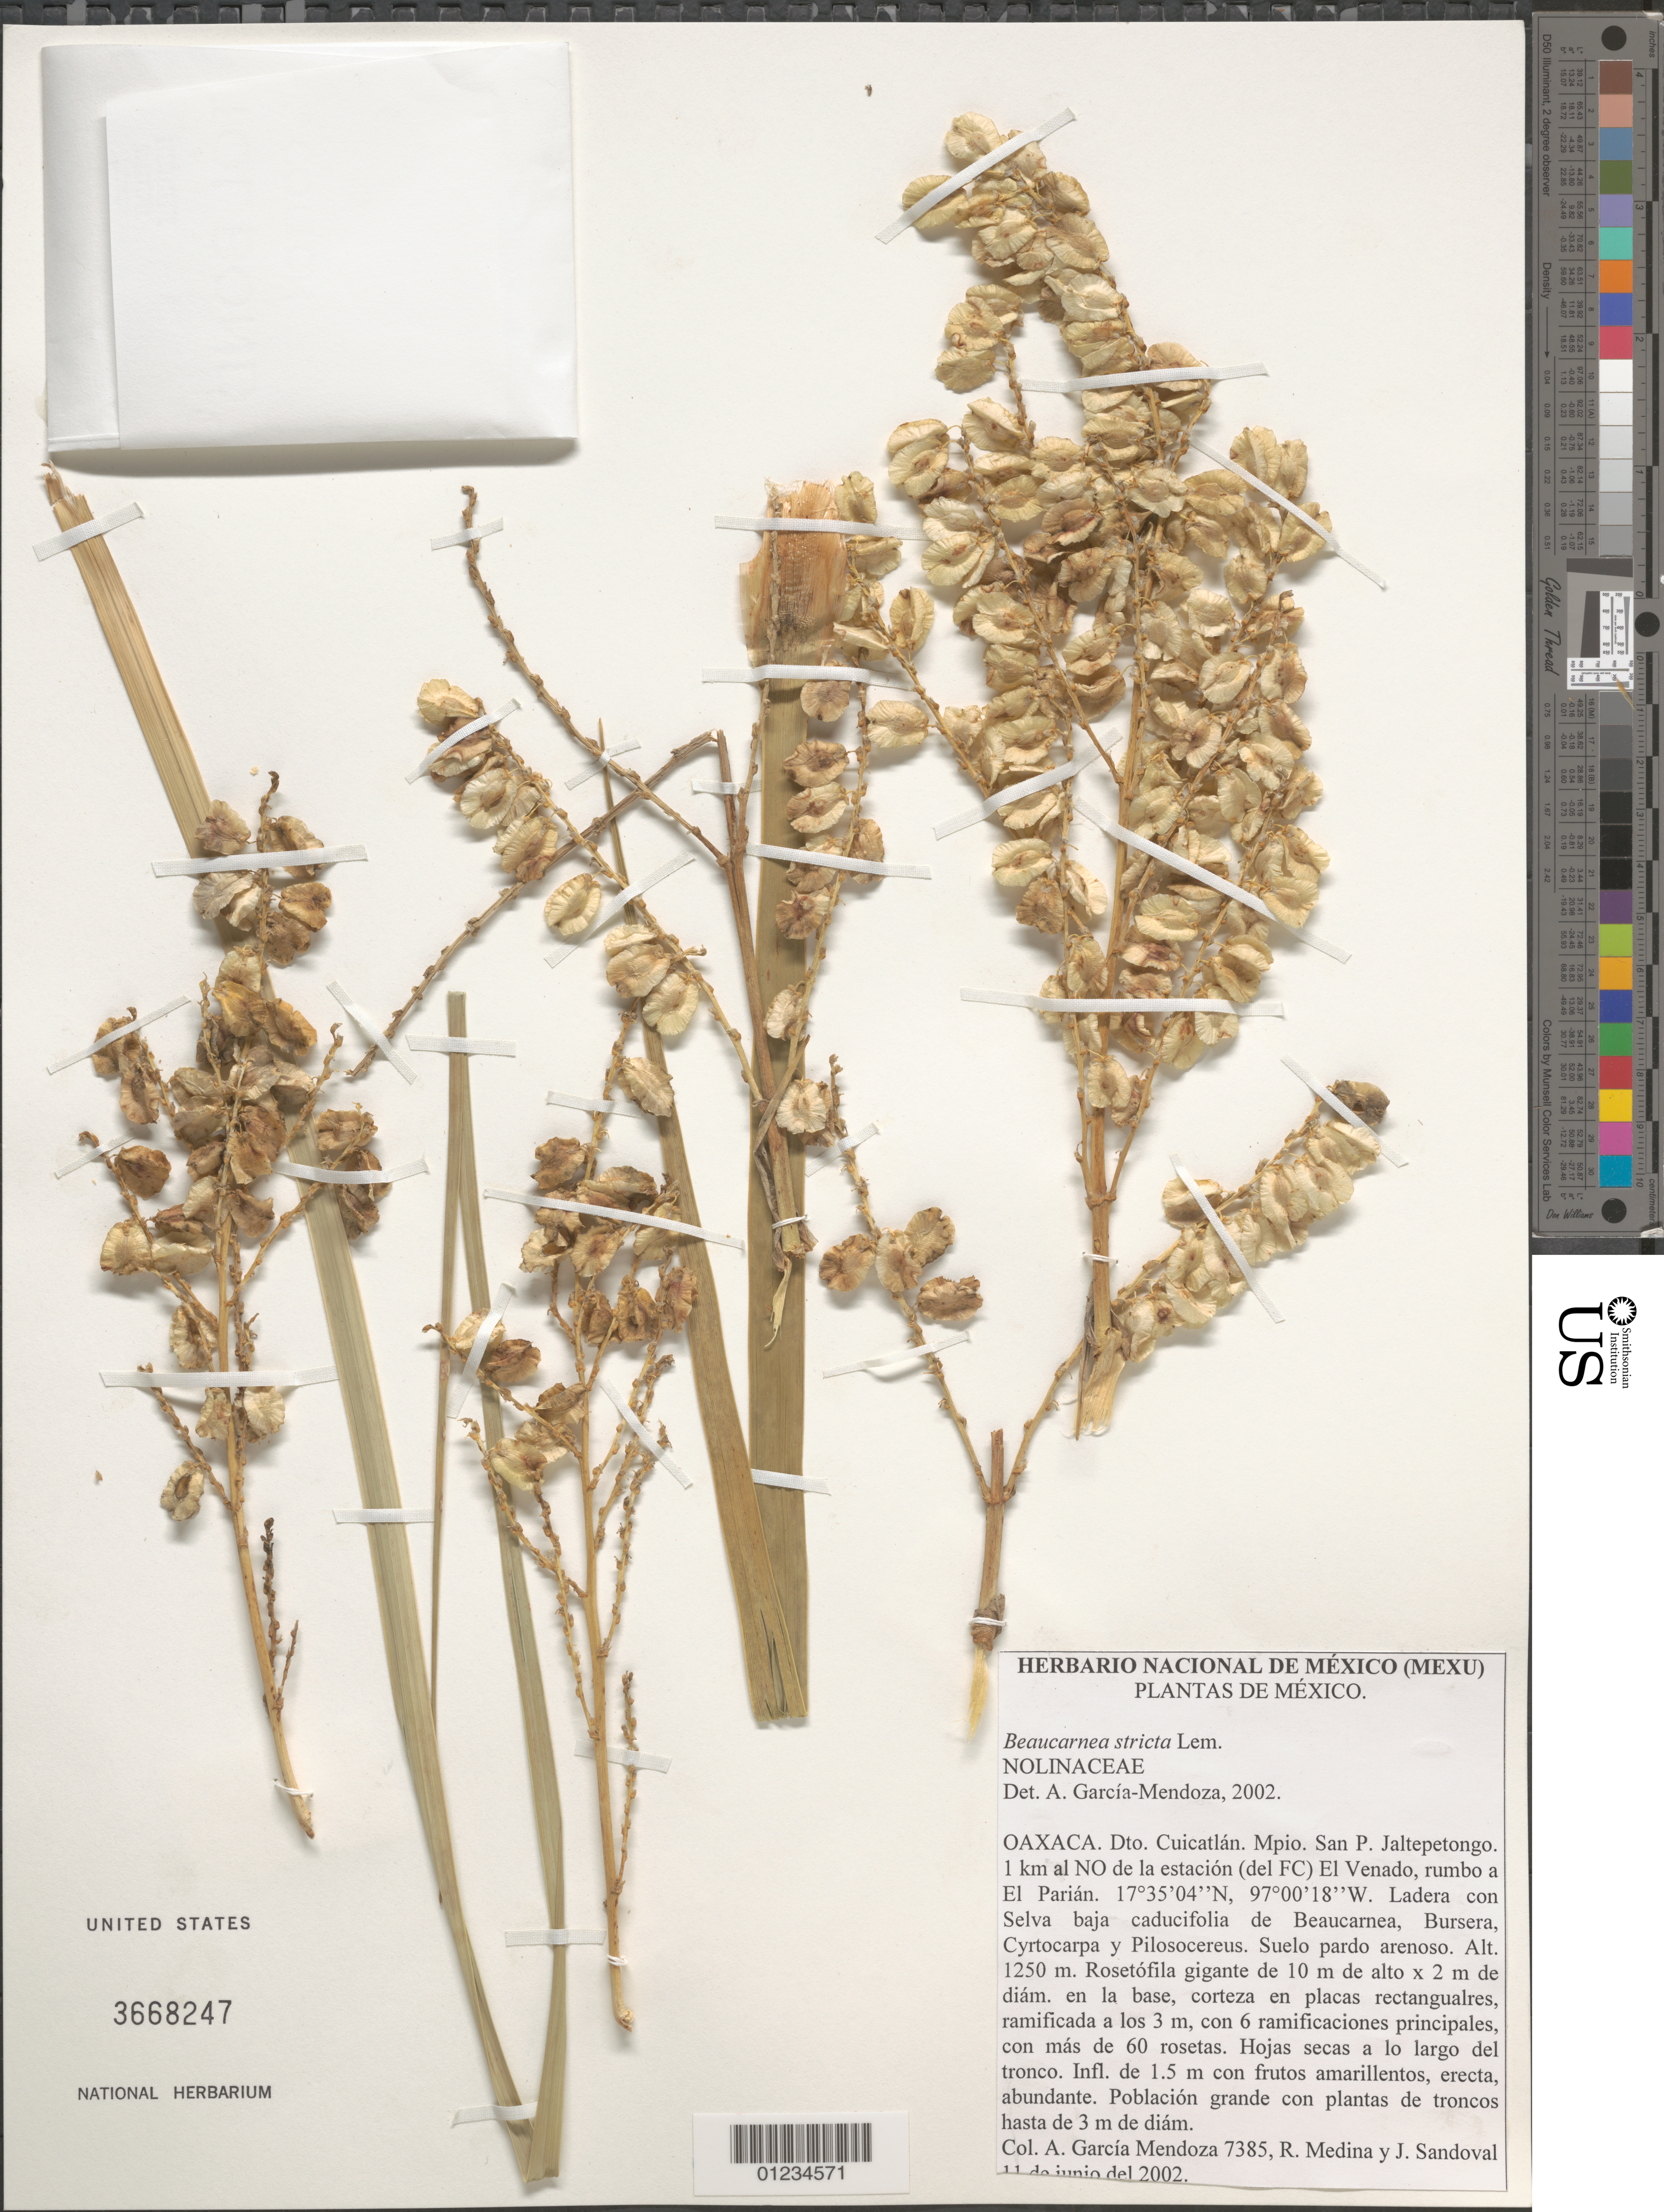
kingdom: Plantae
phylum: Tracheophyta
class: Liliopsida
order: Asparagales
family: Asparagaceae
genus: Beaucarnea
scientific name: Beaucarnea stricta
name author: Lem.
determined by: García-Mendoza, A.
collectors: A. García-Mendoza, R. Medina & J. Sandoval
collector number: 7385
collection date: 2002-06-11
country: Mexico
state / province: Oaxaca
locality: Dto. Cuicatlan. Mpio. San P. Jaltepetongo. 1 km al NO de la estacion (del FC) El Venado, rumbo a El Parian.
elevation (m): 1250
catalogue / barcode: US 3668247